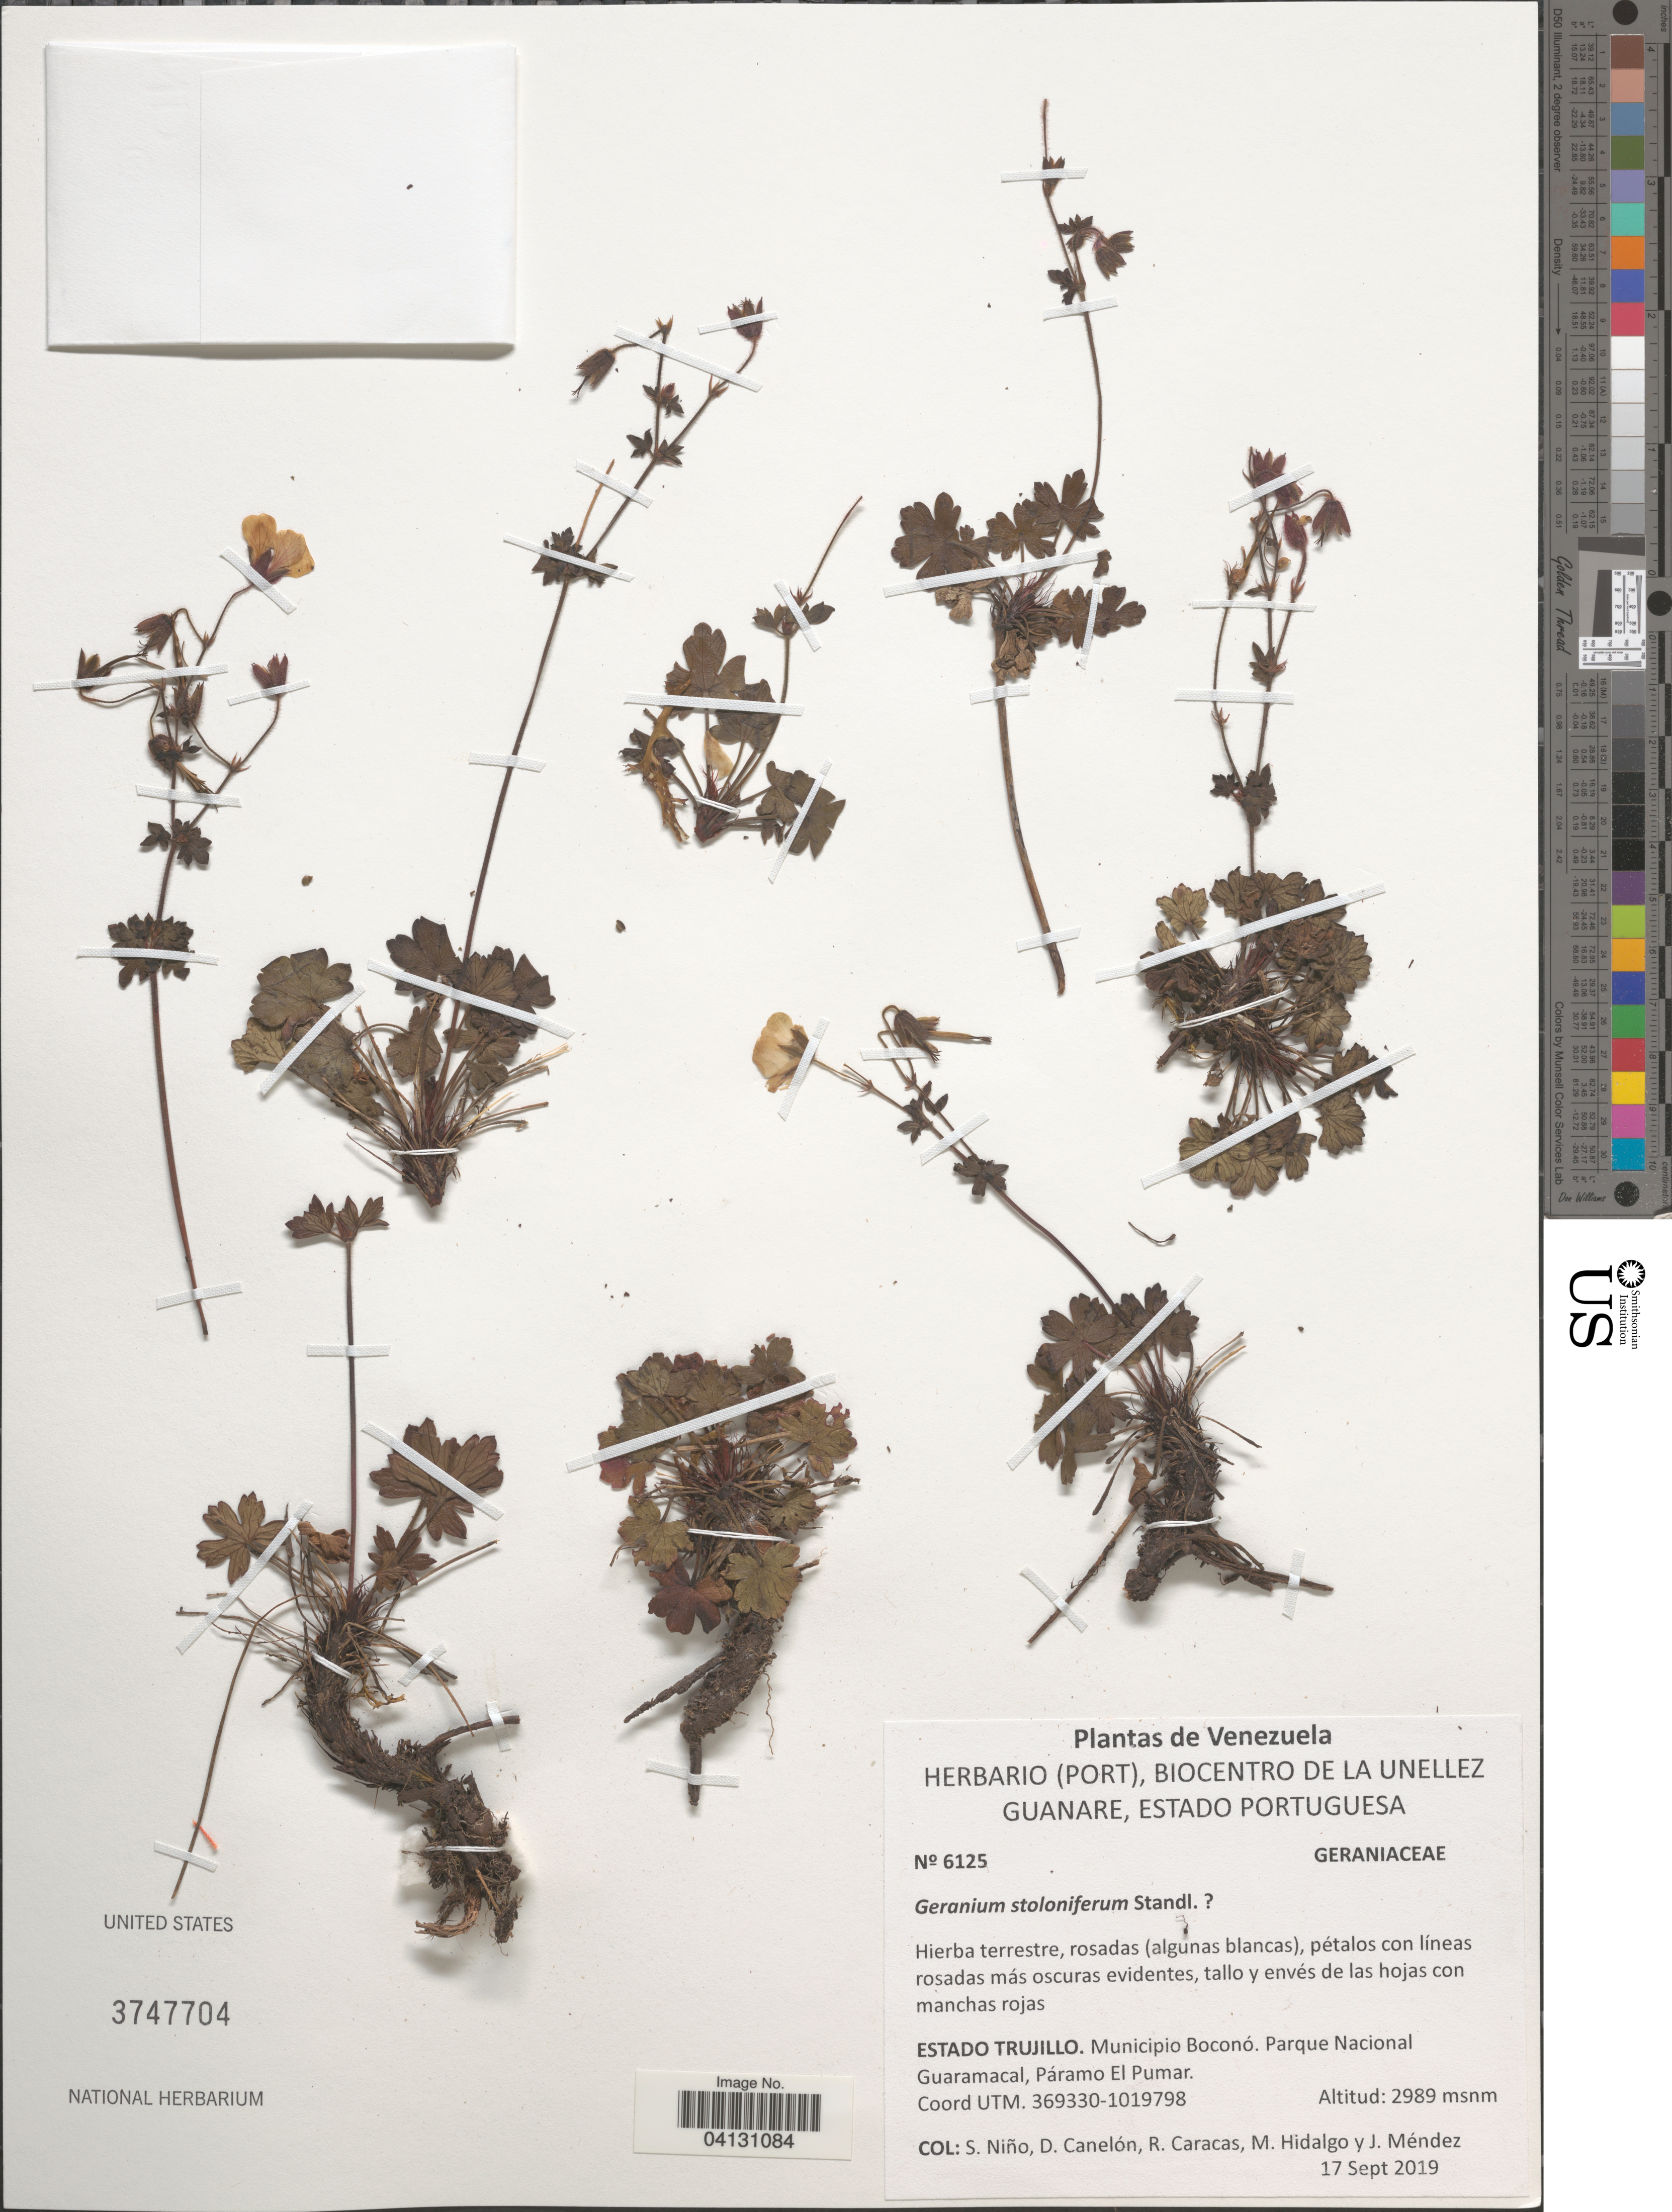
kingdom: Plantae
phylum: Tracheophyta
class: Magnoliopsida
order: Geraniales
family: Geraniaceae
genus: Geranium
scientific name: Geranium stoloniferum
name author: Standl.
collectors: S. M. Niño, D. Canelón, R. Caracas, M. Hidalgo & J. Mendez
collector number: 6125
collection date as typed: Transcribed d/m/y: 17/9/2019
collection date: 2019-09-17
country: Venezuela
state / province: Trujillo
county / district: Boconó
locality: Parque Nacional Guaramacal, Páramo El Pumar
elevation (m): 2989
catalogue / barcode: US 3747704